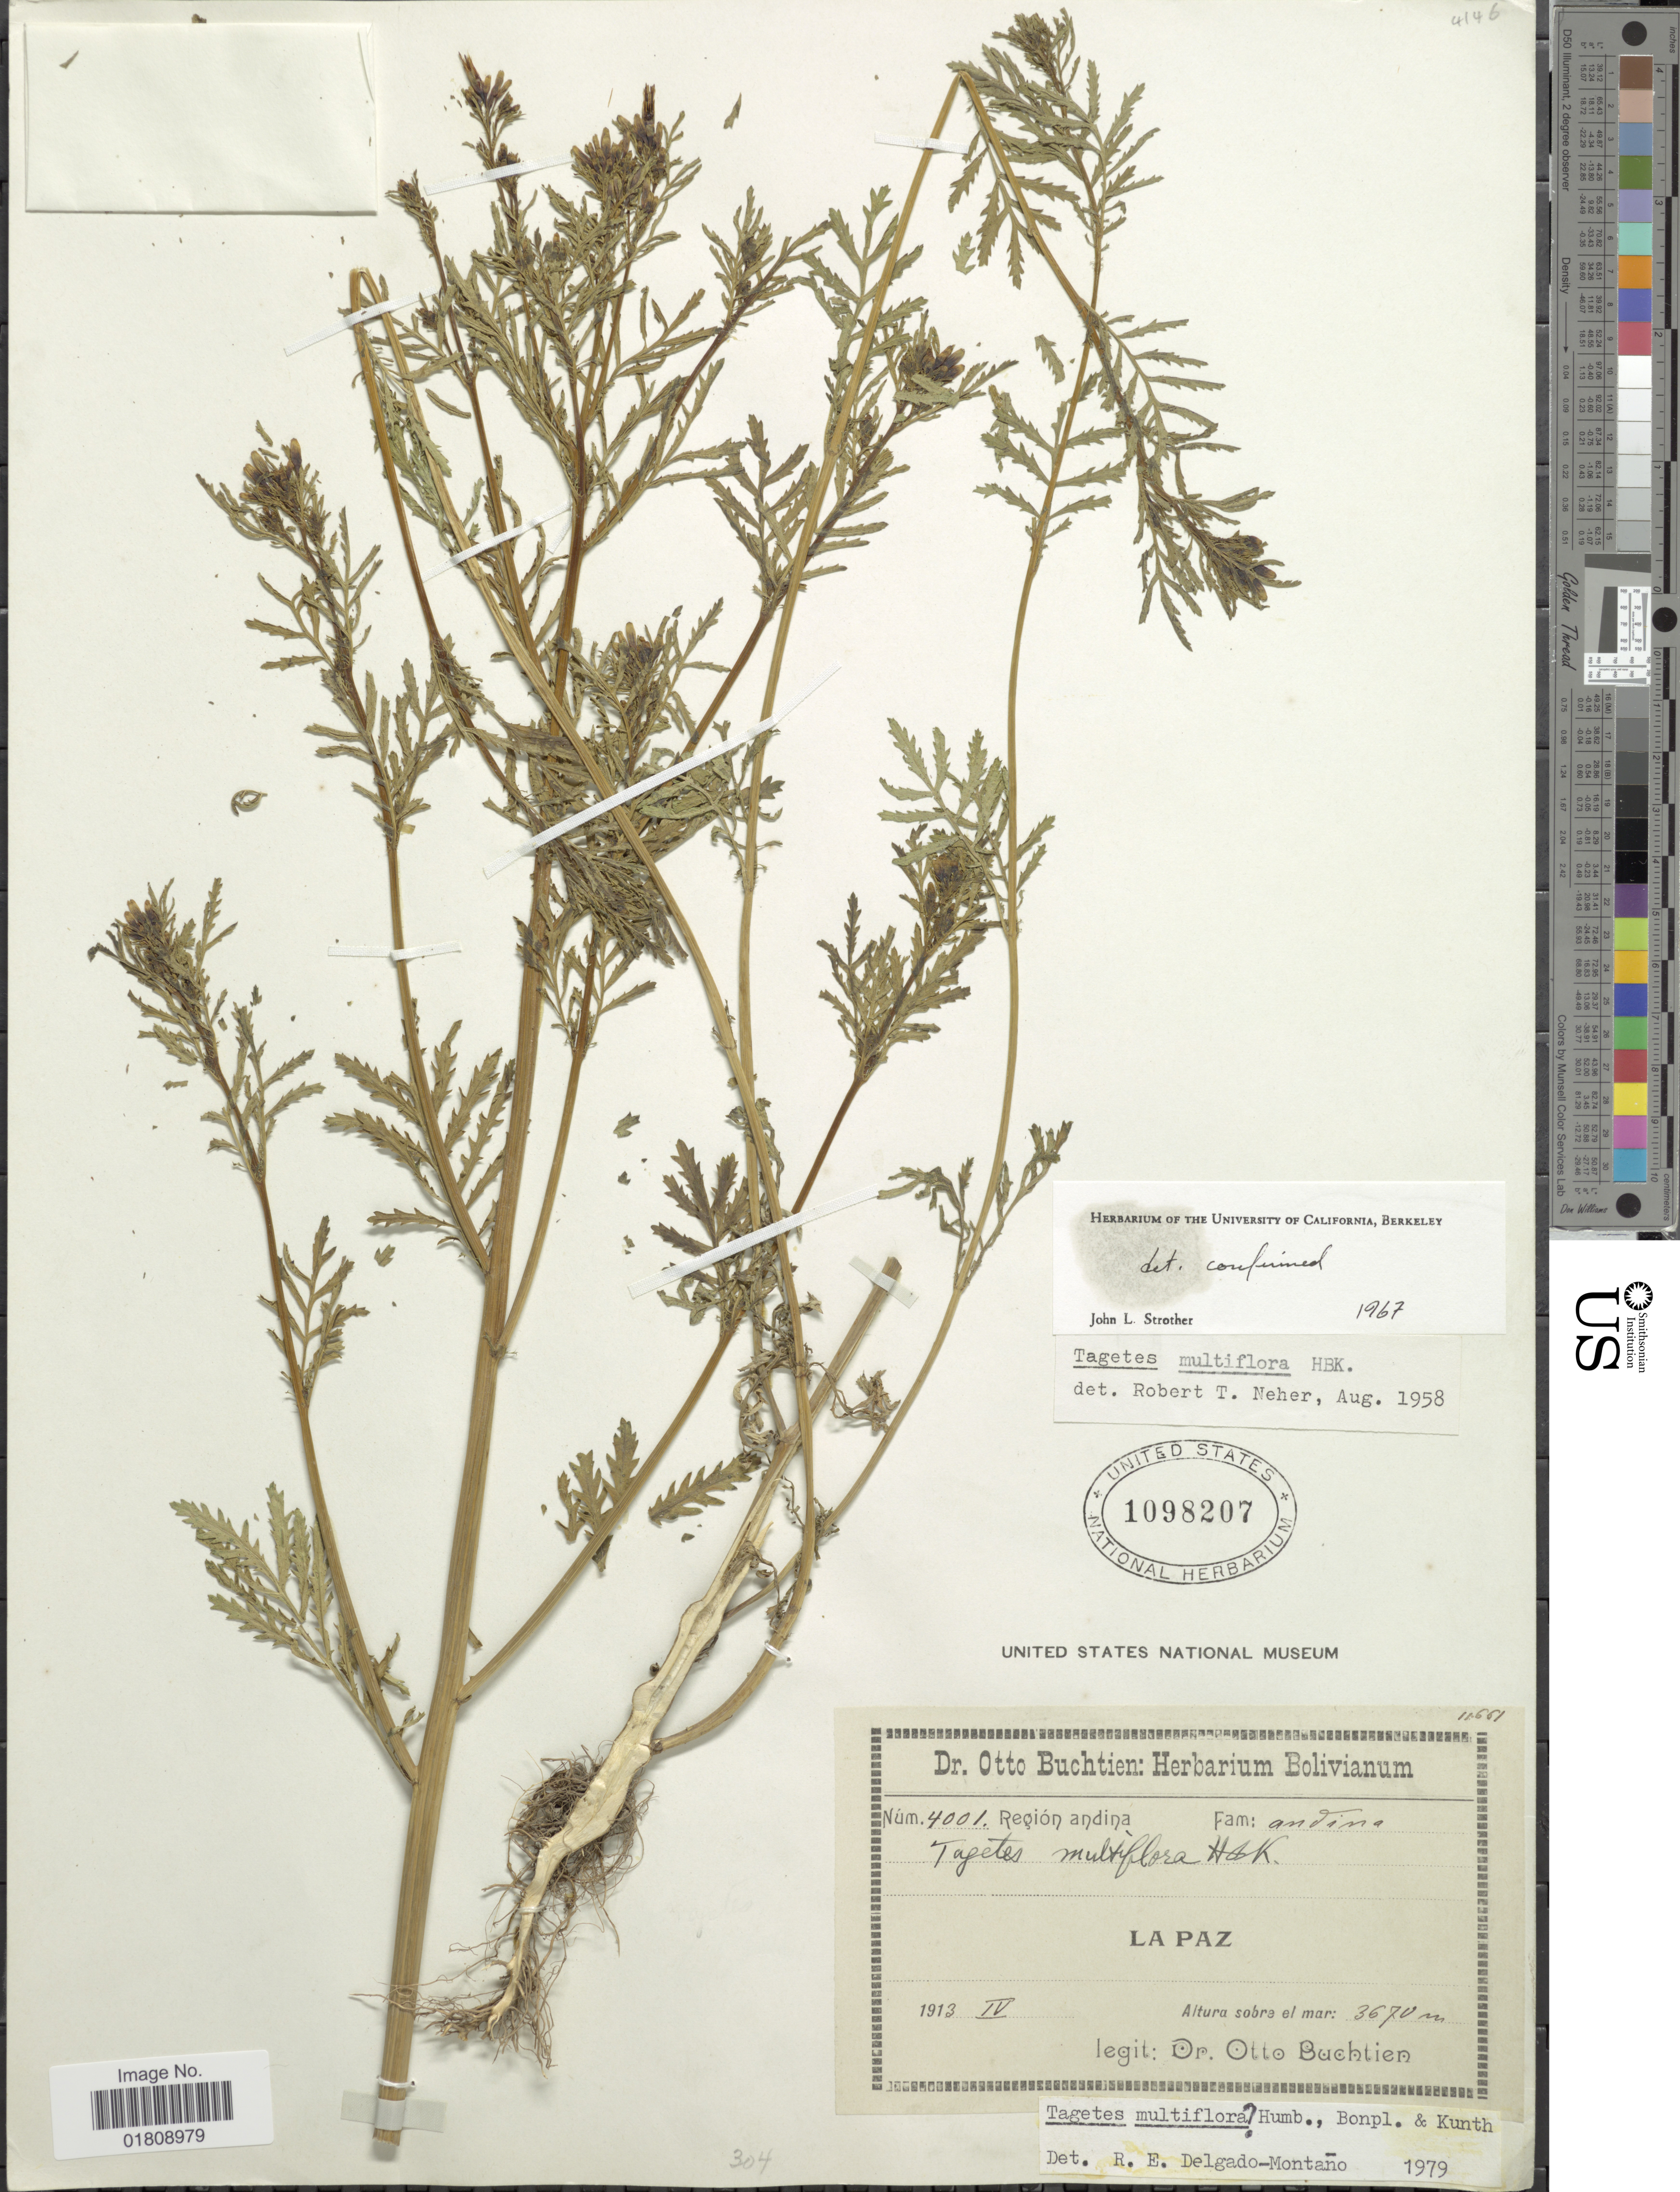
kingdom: Plantae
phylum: Tracheophyta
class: Magnoliopsida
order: Asterales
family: Asteraceae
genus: Tagetes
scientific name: Tagetes multiflora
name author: Kunth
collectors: O. Buchtien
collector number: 4001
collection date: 1913-04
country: Bolivia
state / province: La Paz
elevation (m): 3670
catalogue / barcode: US 1098207